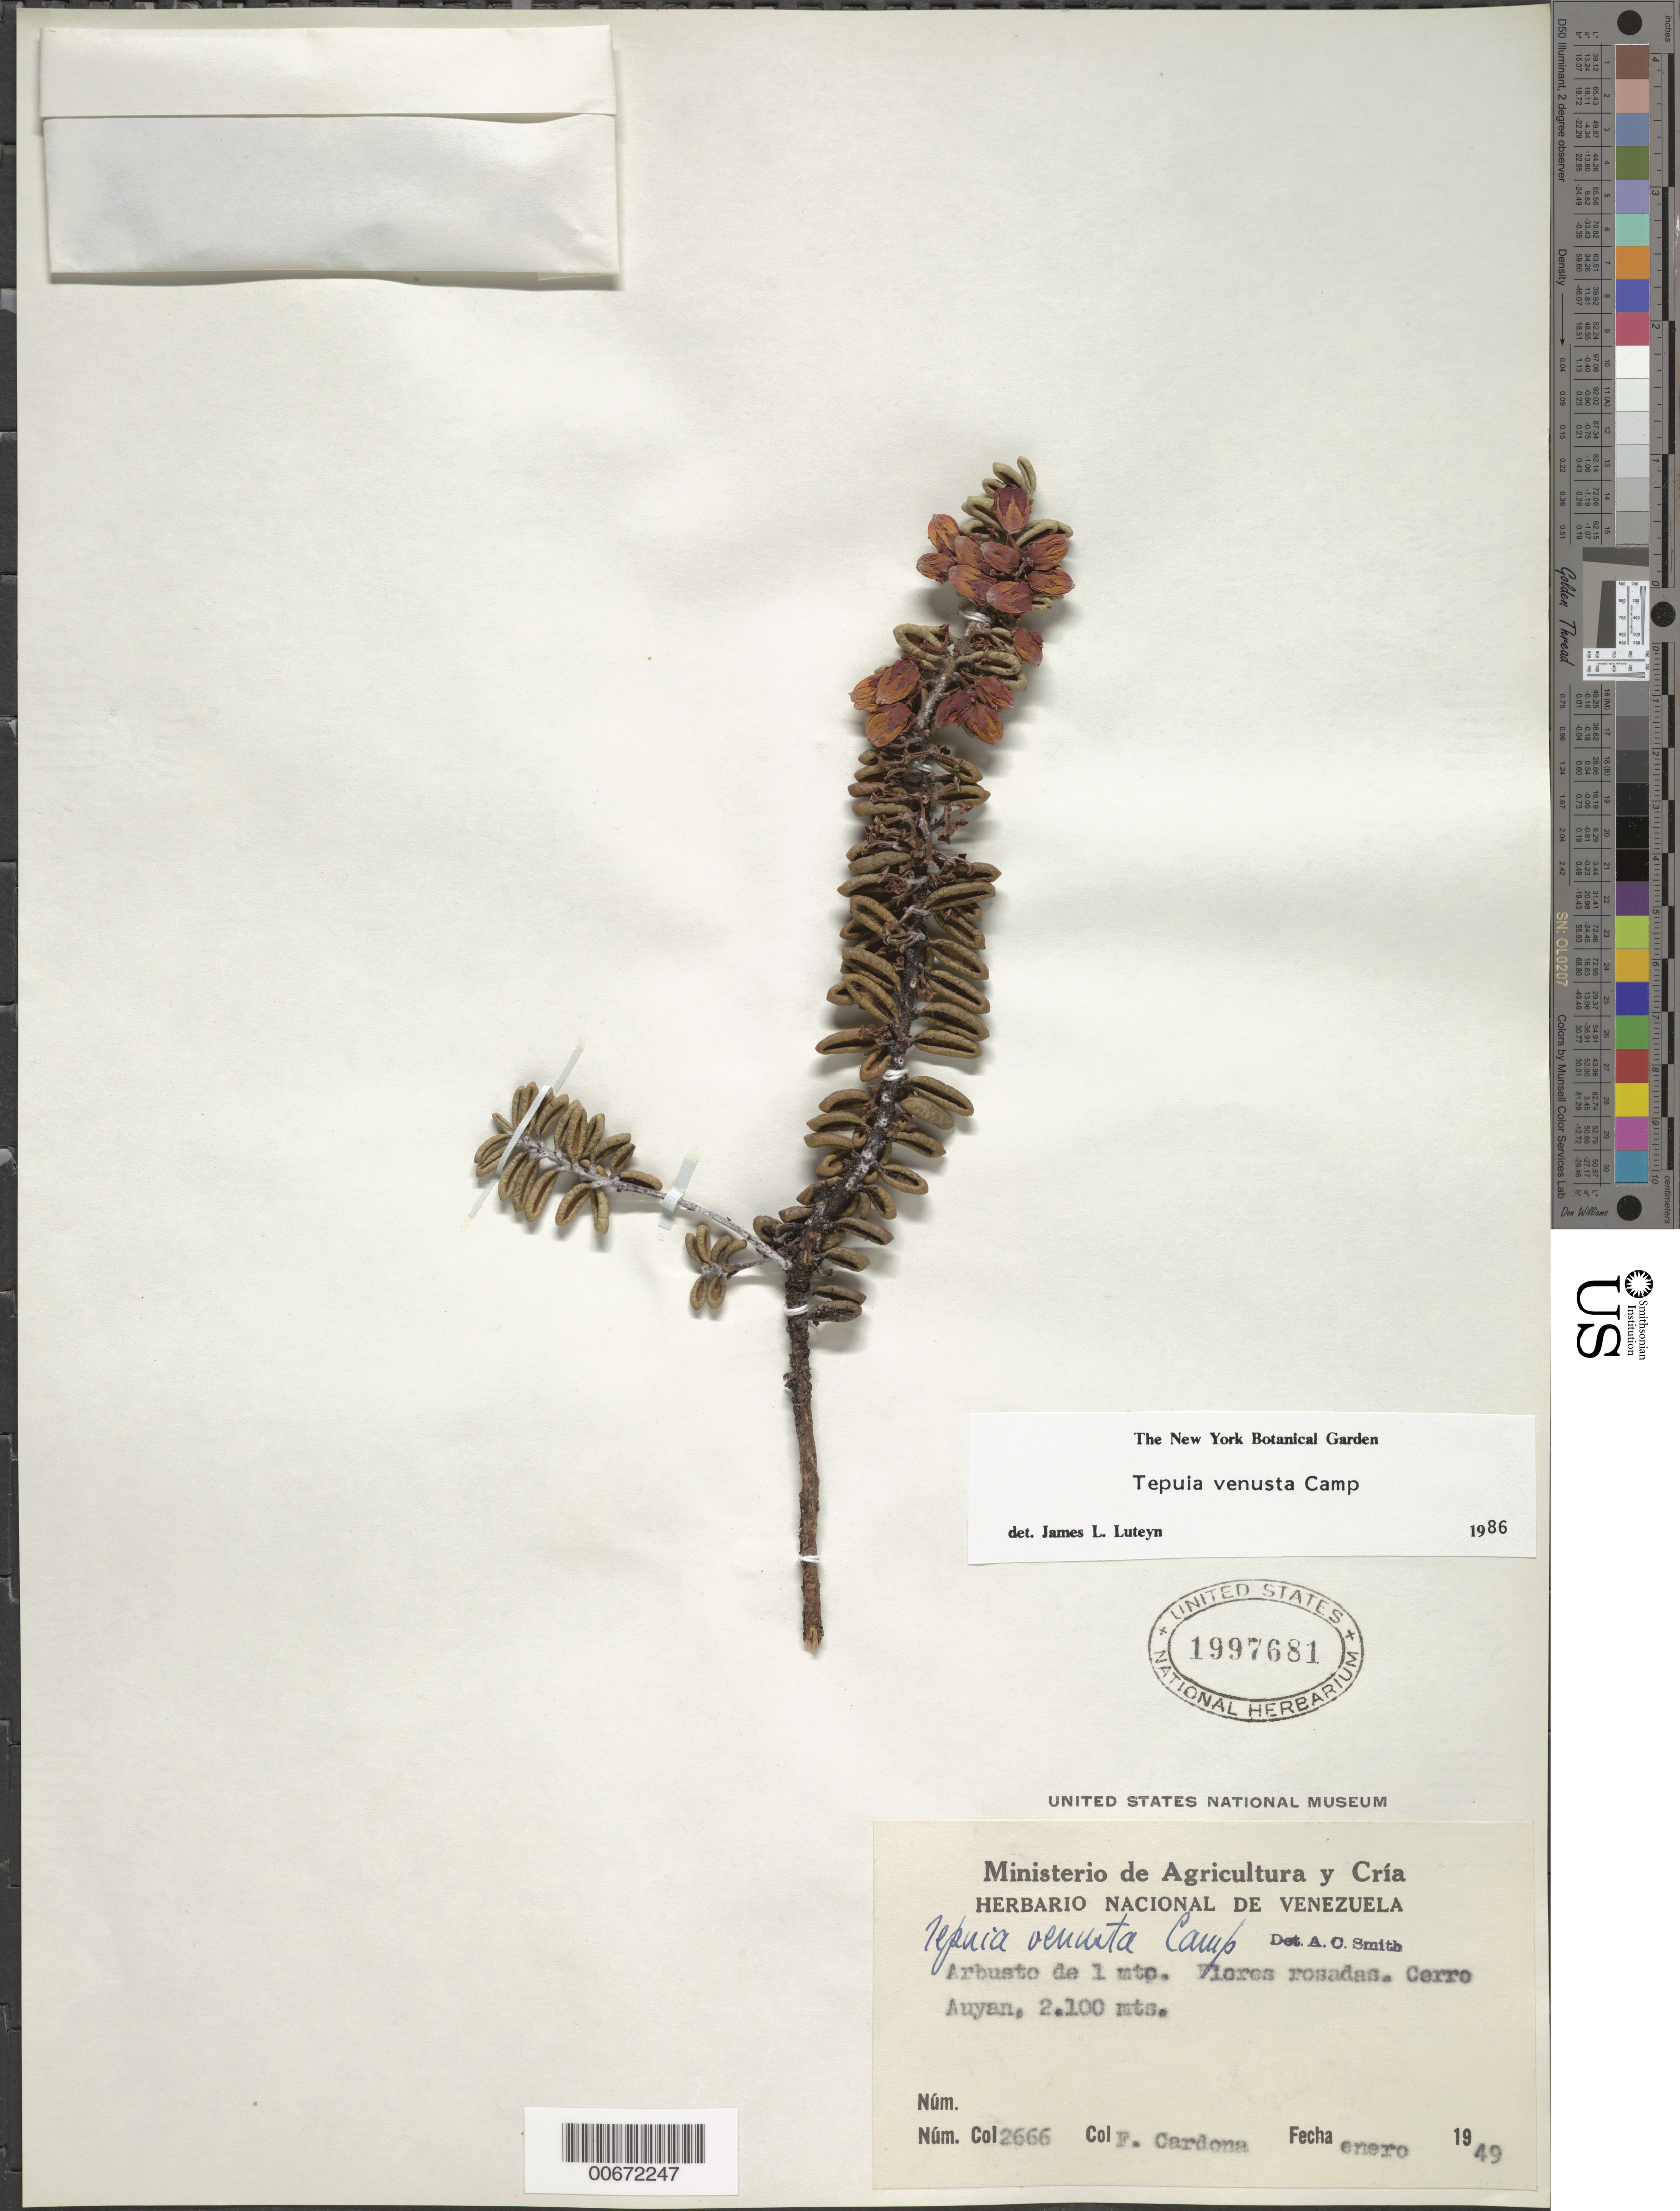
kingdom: Plantae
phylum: Tracheophyta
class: Magnoliopsida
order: Ericales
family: Ericaceae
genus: Tepuia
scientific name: Tepuia venusta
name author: Camp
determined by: Luteyn, J. L.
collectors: F. Cardona Puig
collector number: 2666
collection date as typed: Jan-49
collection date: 1949-01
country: Venezuela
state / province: Bolívar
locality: Cerro Auyantepuí, Alto Río Caroní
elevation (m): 2100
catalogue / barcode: US 1997681